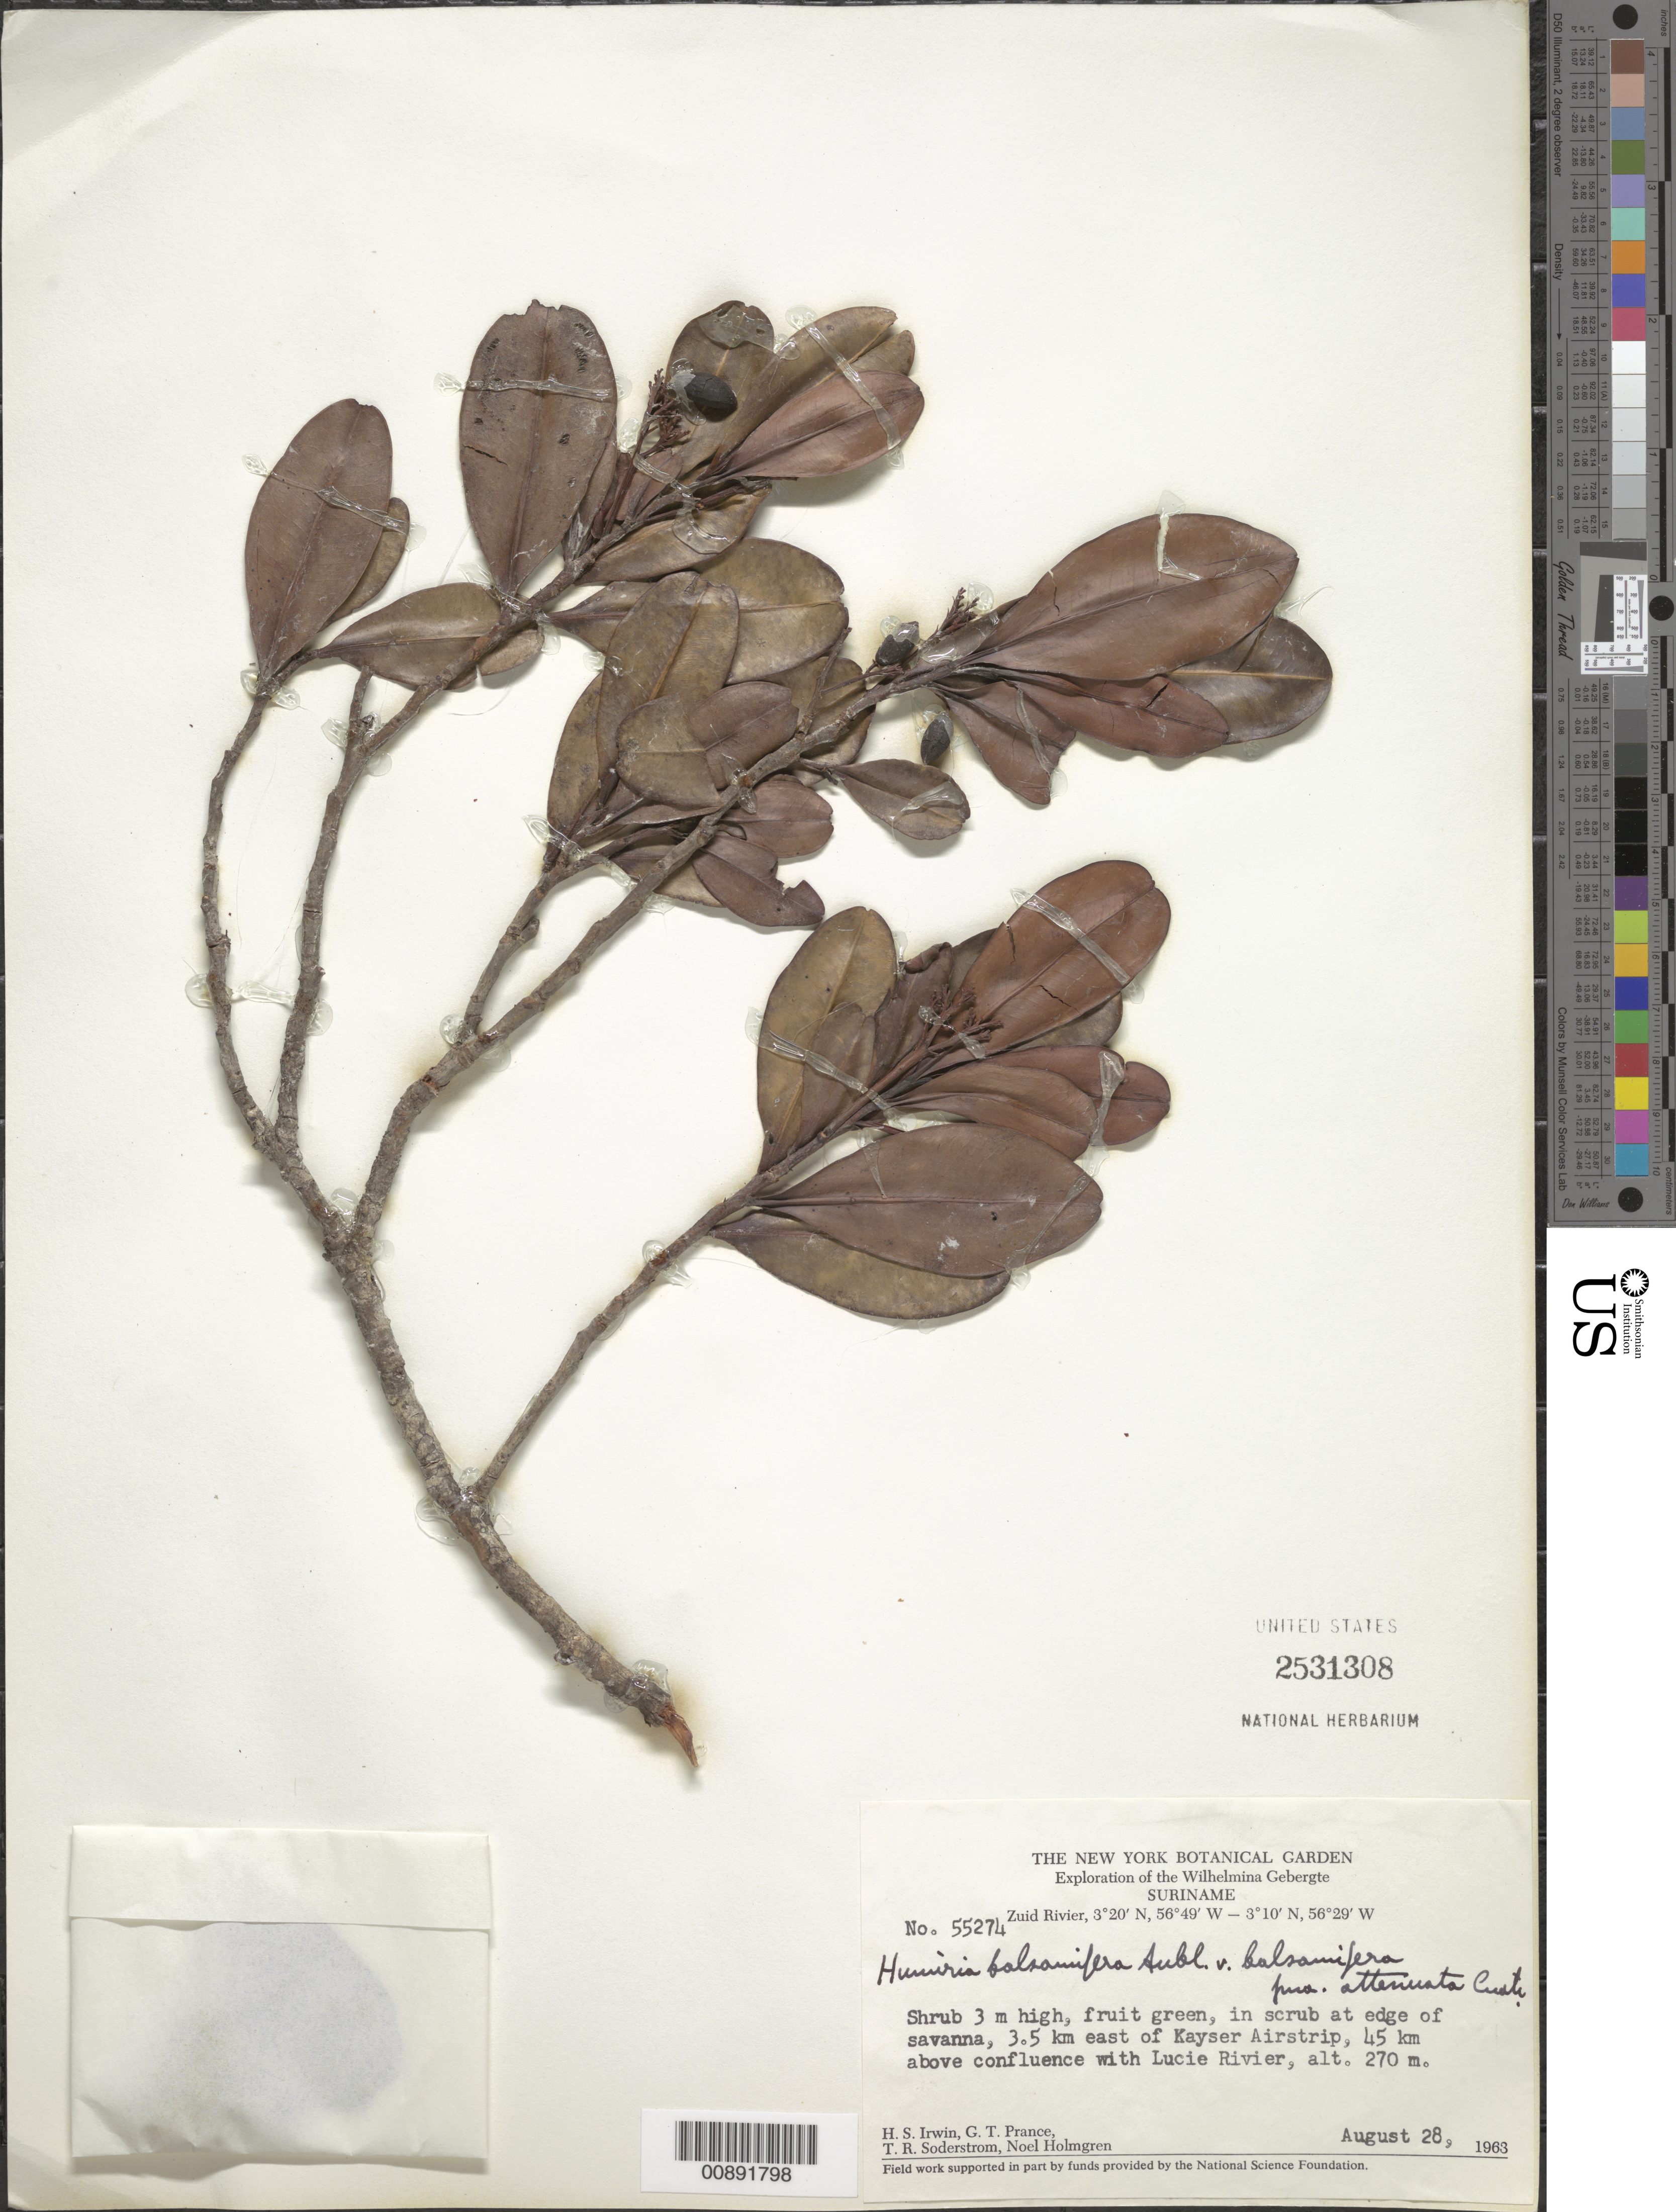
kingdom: Plantae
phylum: Tracheophyta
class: Magnoliopsida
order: Malpighiales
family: Humiriaceae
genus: Humiria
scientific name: Humiria balsamifera f. attenuata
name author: Cuatrec.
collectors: H. Irwin, G. T. Prance, T. R. Soderstrom & N. H. Holmgren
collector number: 55274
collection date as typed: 28-Aug-63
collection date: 1963-08-28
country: Suriname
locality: Kayser Airstrip, 3.5 km east of; Zuid R., 45 km above confl. with Lucie R.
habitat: Scrub at edge of savanna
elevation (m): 270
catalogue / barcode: US 2531308